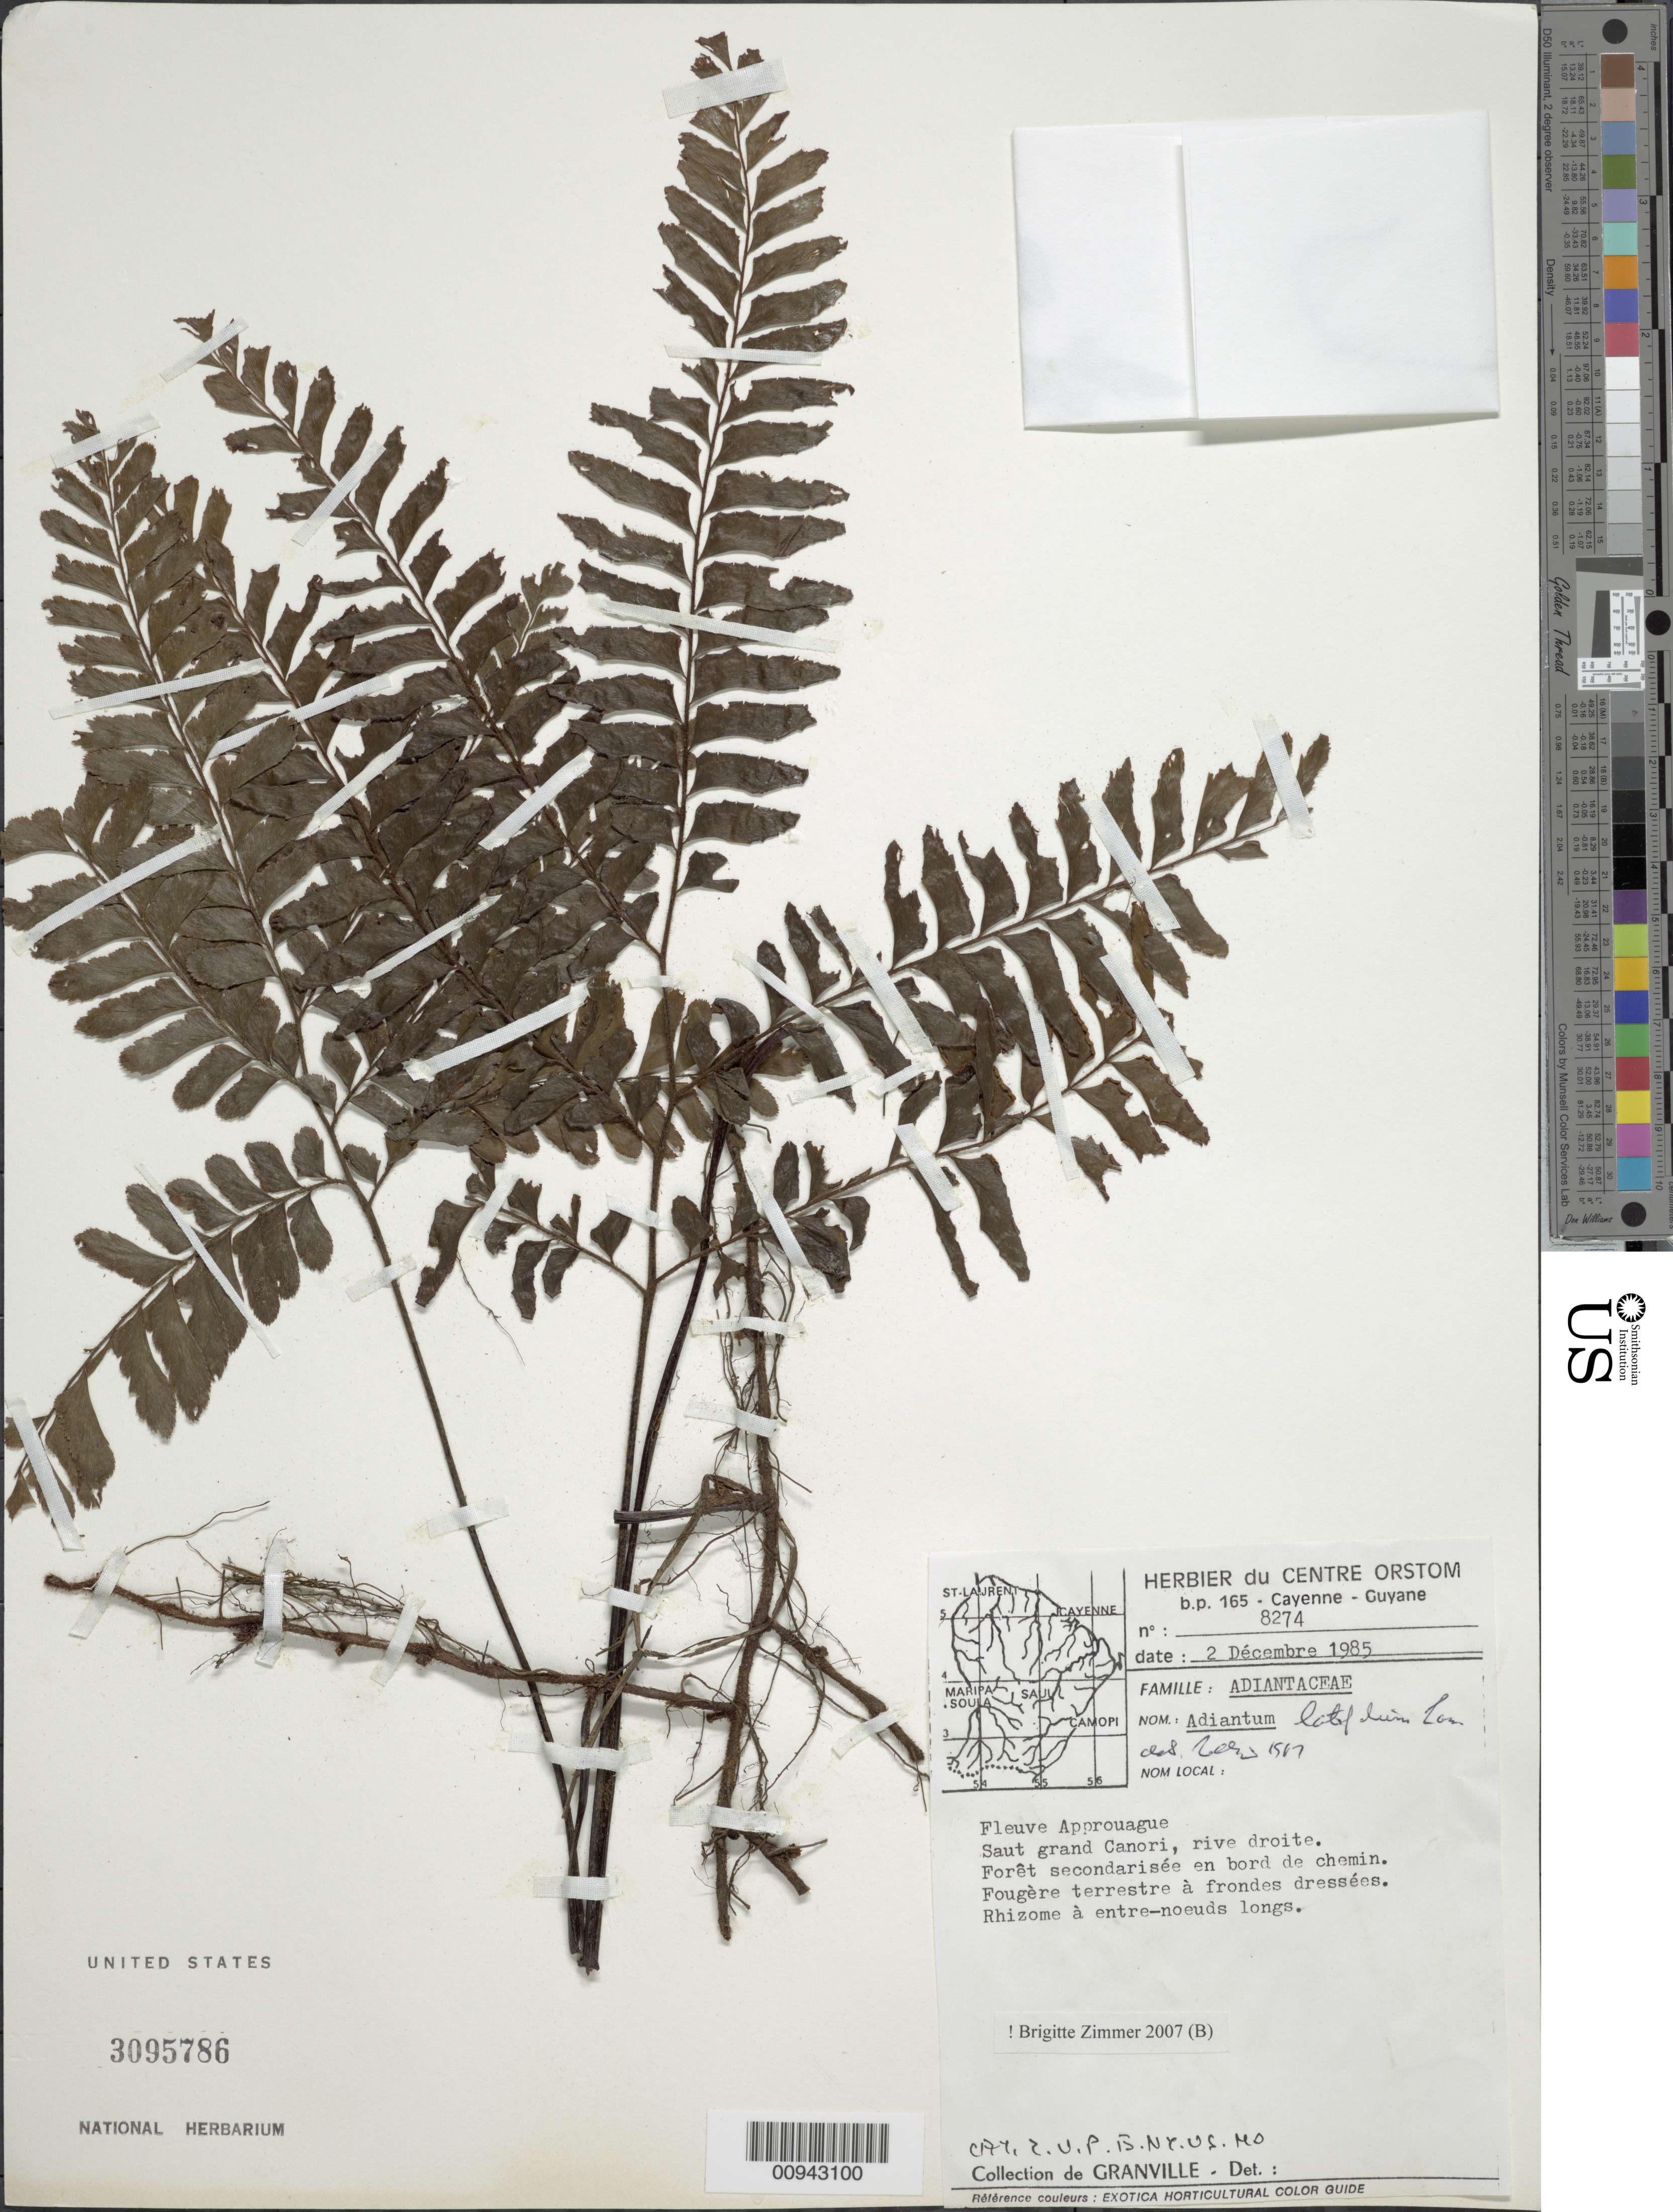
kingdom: Plantae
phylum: Tracheophyta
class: Polypodiopsida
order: Polypodiales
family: Pteridaceae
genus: Adiantum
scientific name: Adiantum latifolium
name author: Lam.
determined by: Zimmer, B.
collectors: J.-J. de Granville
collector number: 8274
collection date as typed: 2-Dec-85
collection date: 1985-12-02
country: French Guiana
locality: Approuague R., Saut grand Cañori, rive droite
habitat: Foret secondairisee en bord de chemin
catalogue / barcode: US 3095786